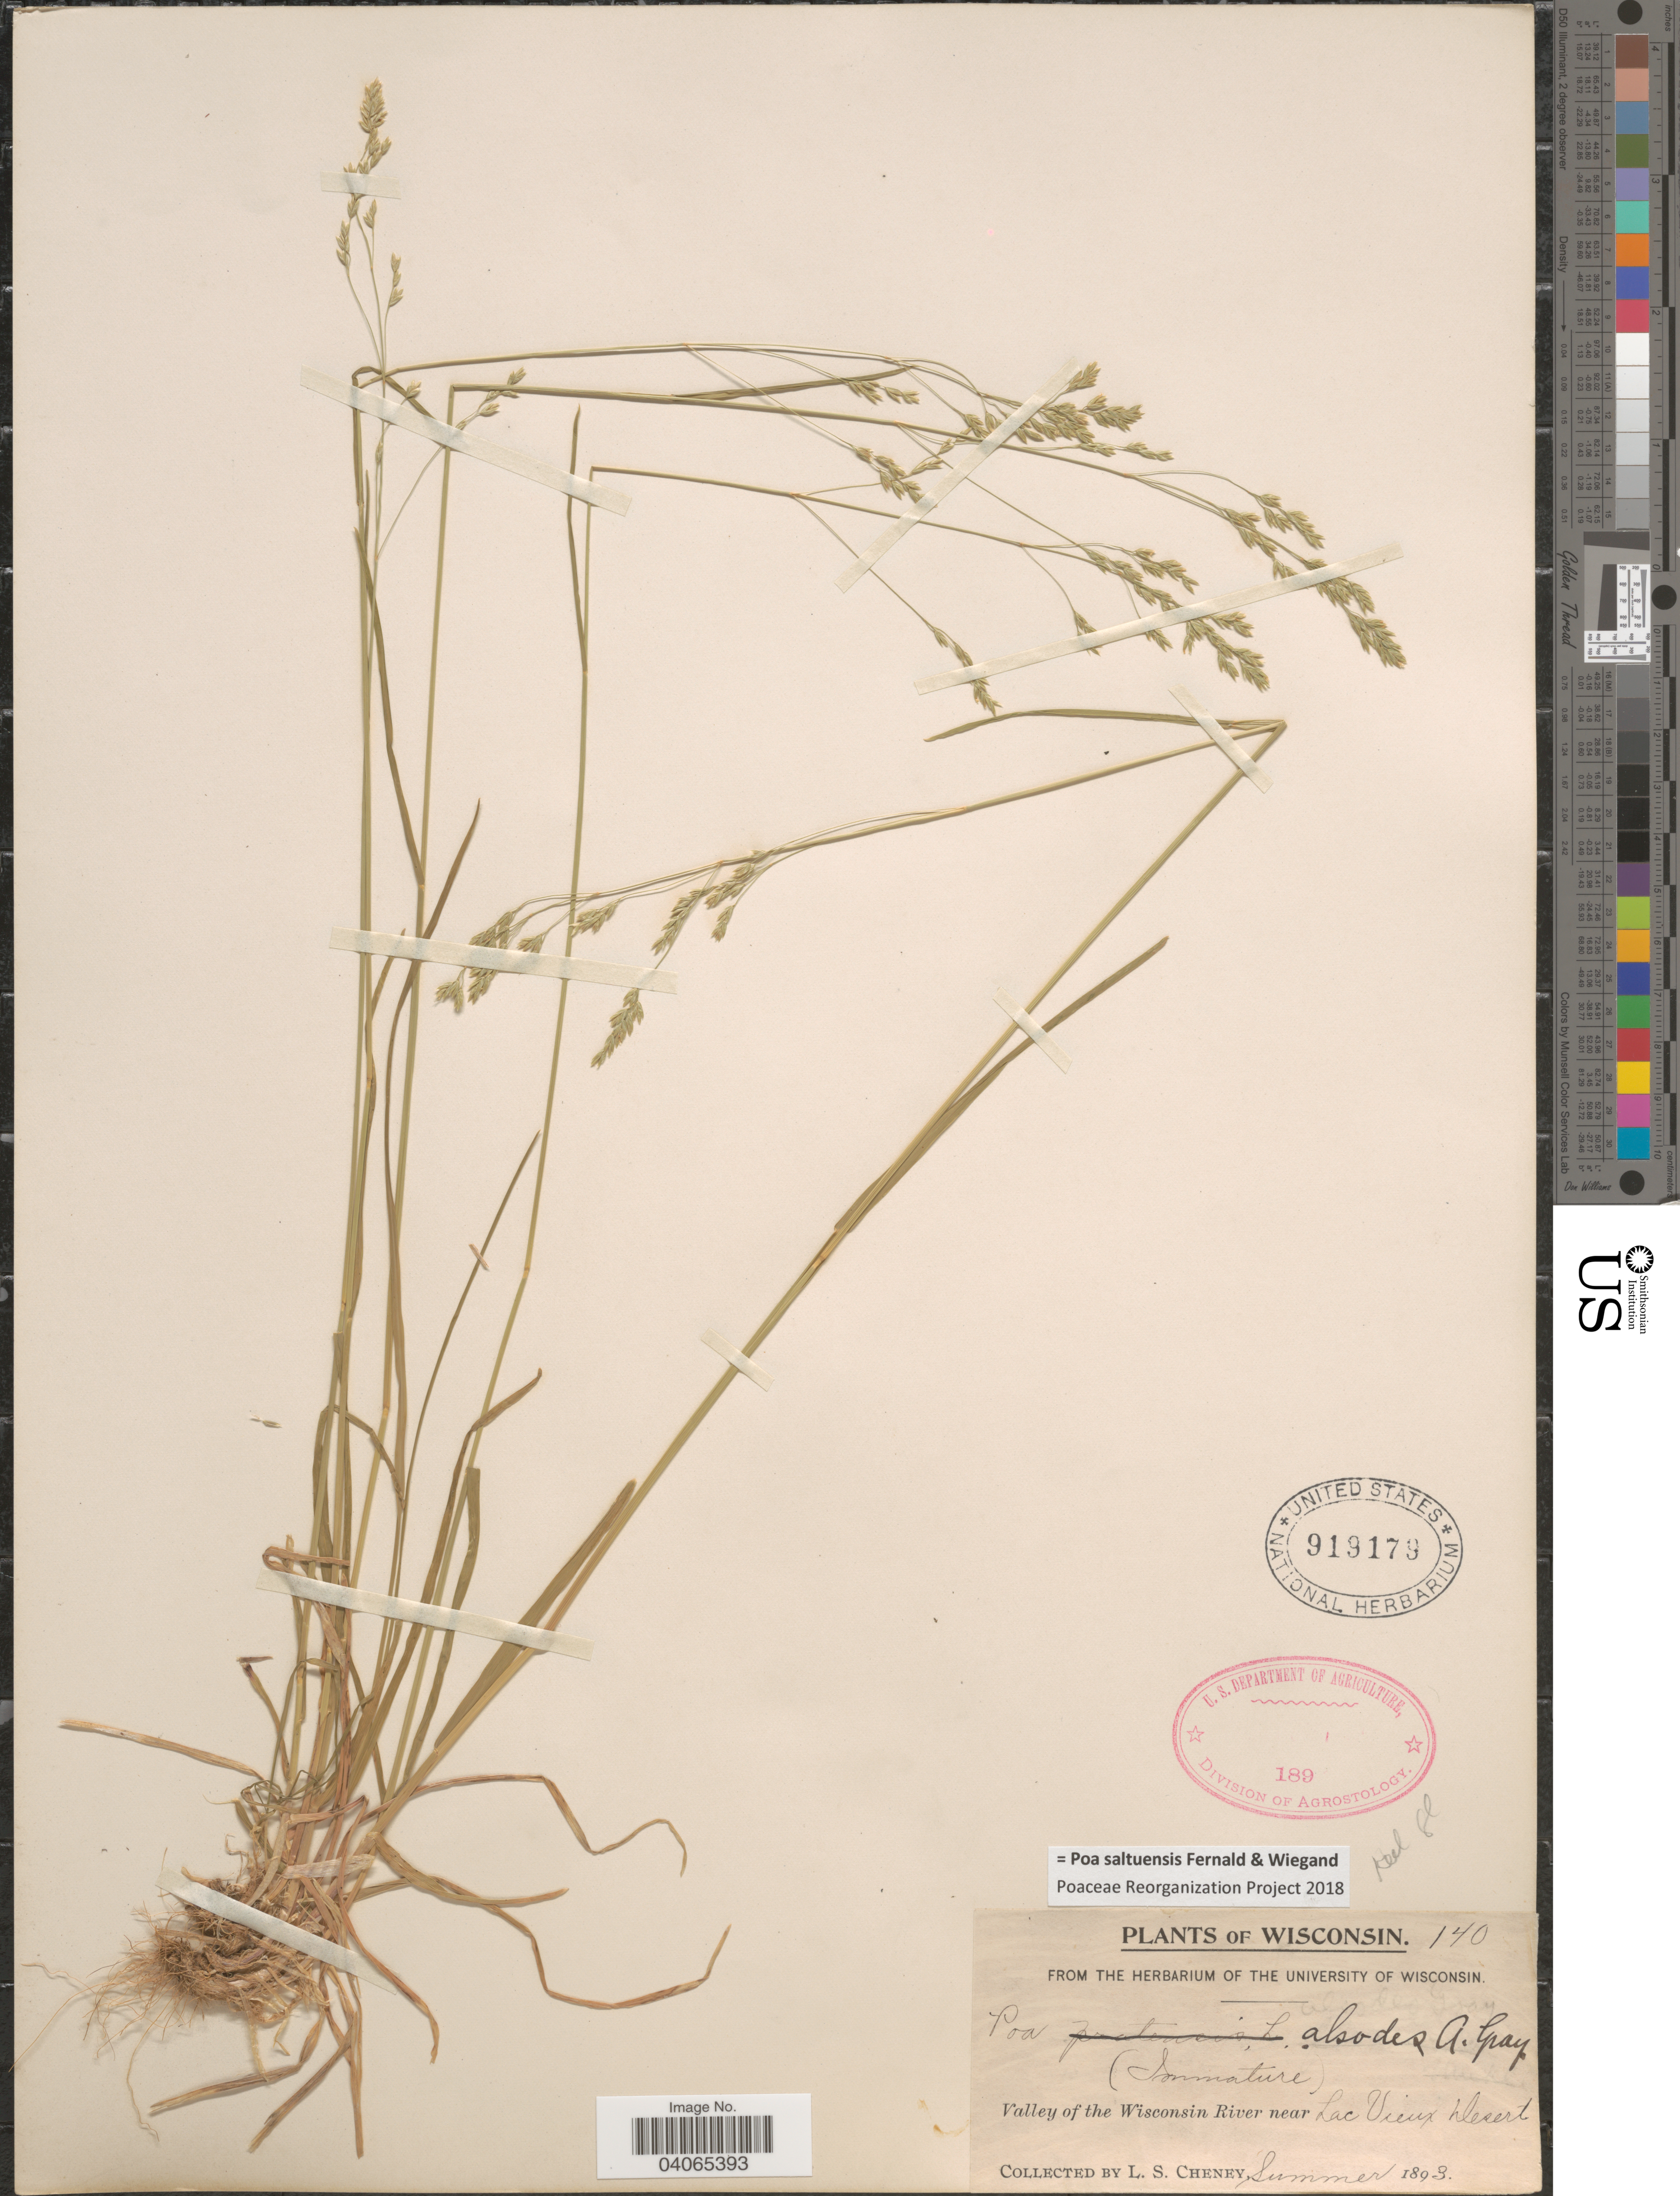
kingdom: Plantae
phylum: Tracheophyta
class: Liliopsida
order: Poales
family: Poaceae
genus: Poa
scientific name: Poa saltuensis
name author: Fernald & Wiegand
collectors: L. Cheney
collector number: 140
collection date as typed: Summer 1893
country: United States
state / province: Wisconsin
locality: Valley of the Wisconsin River near Lac Vieux Desert.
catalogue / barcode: US 919179